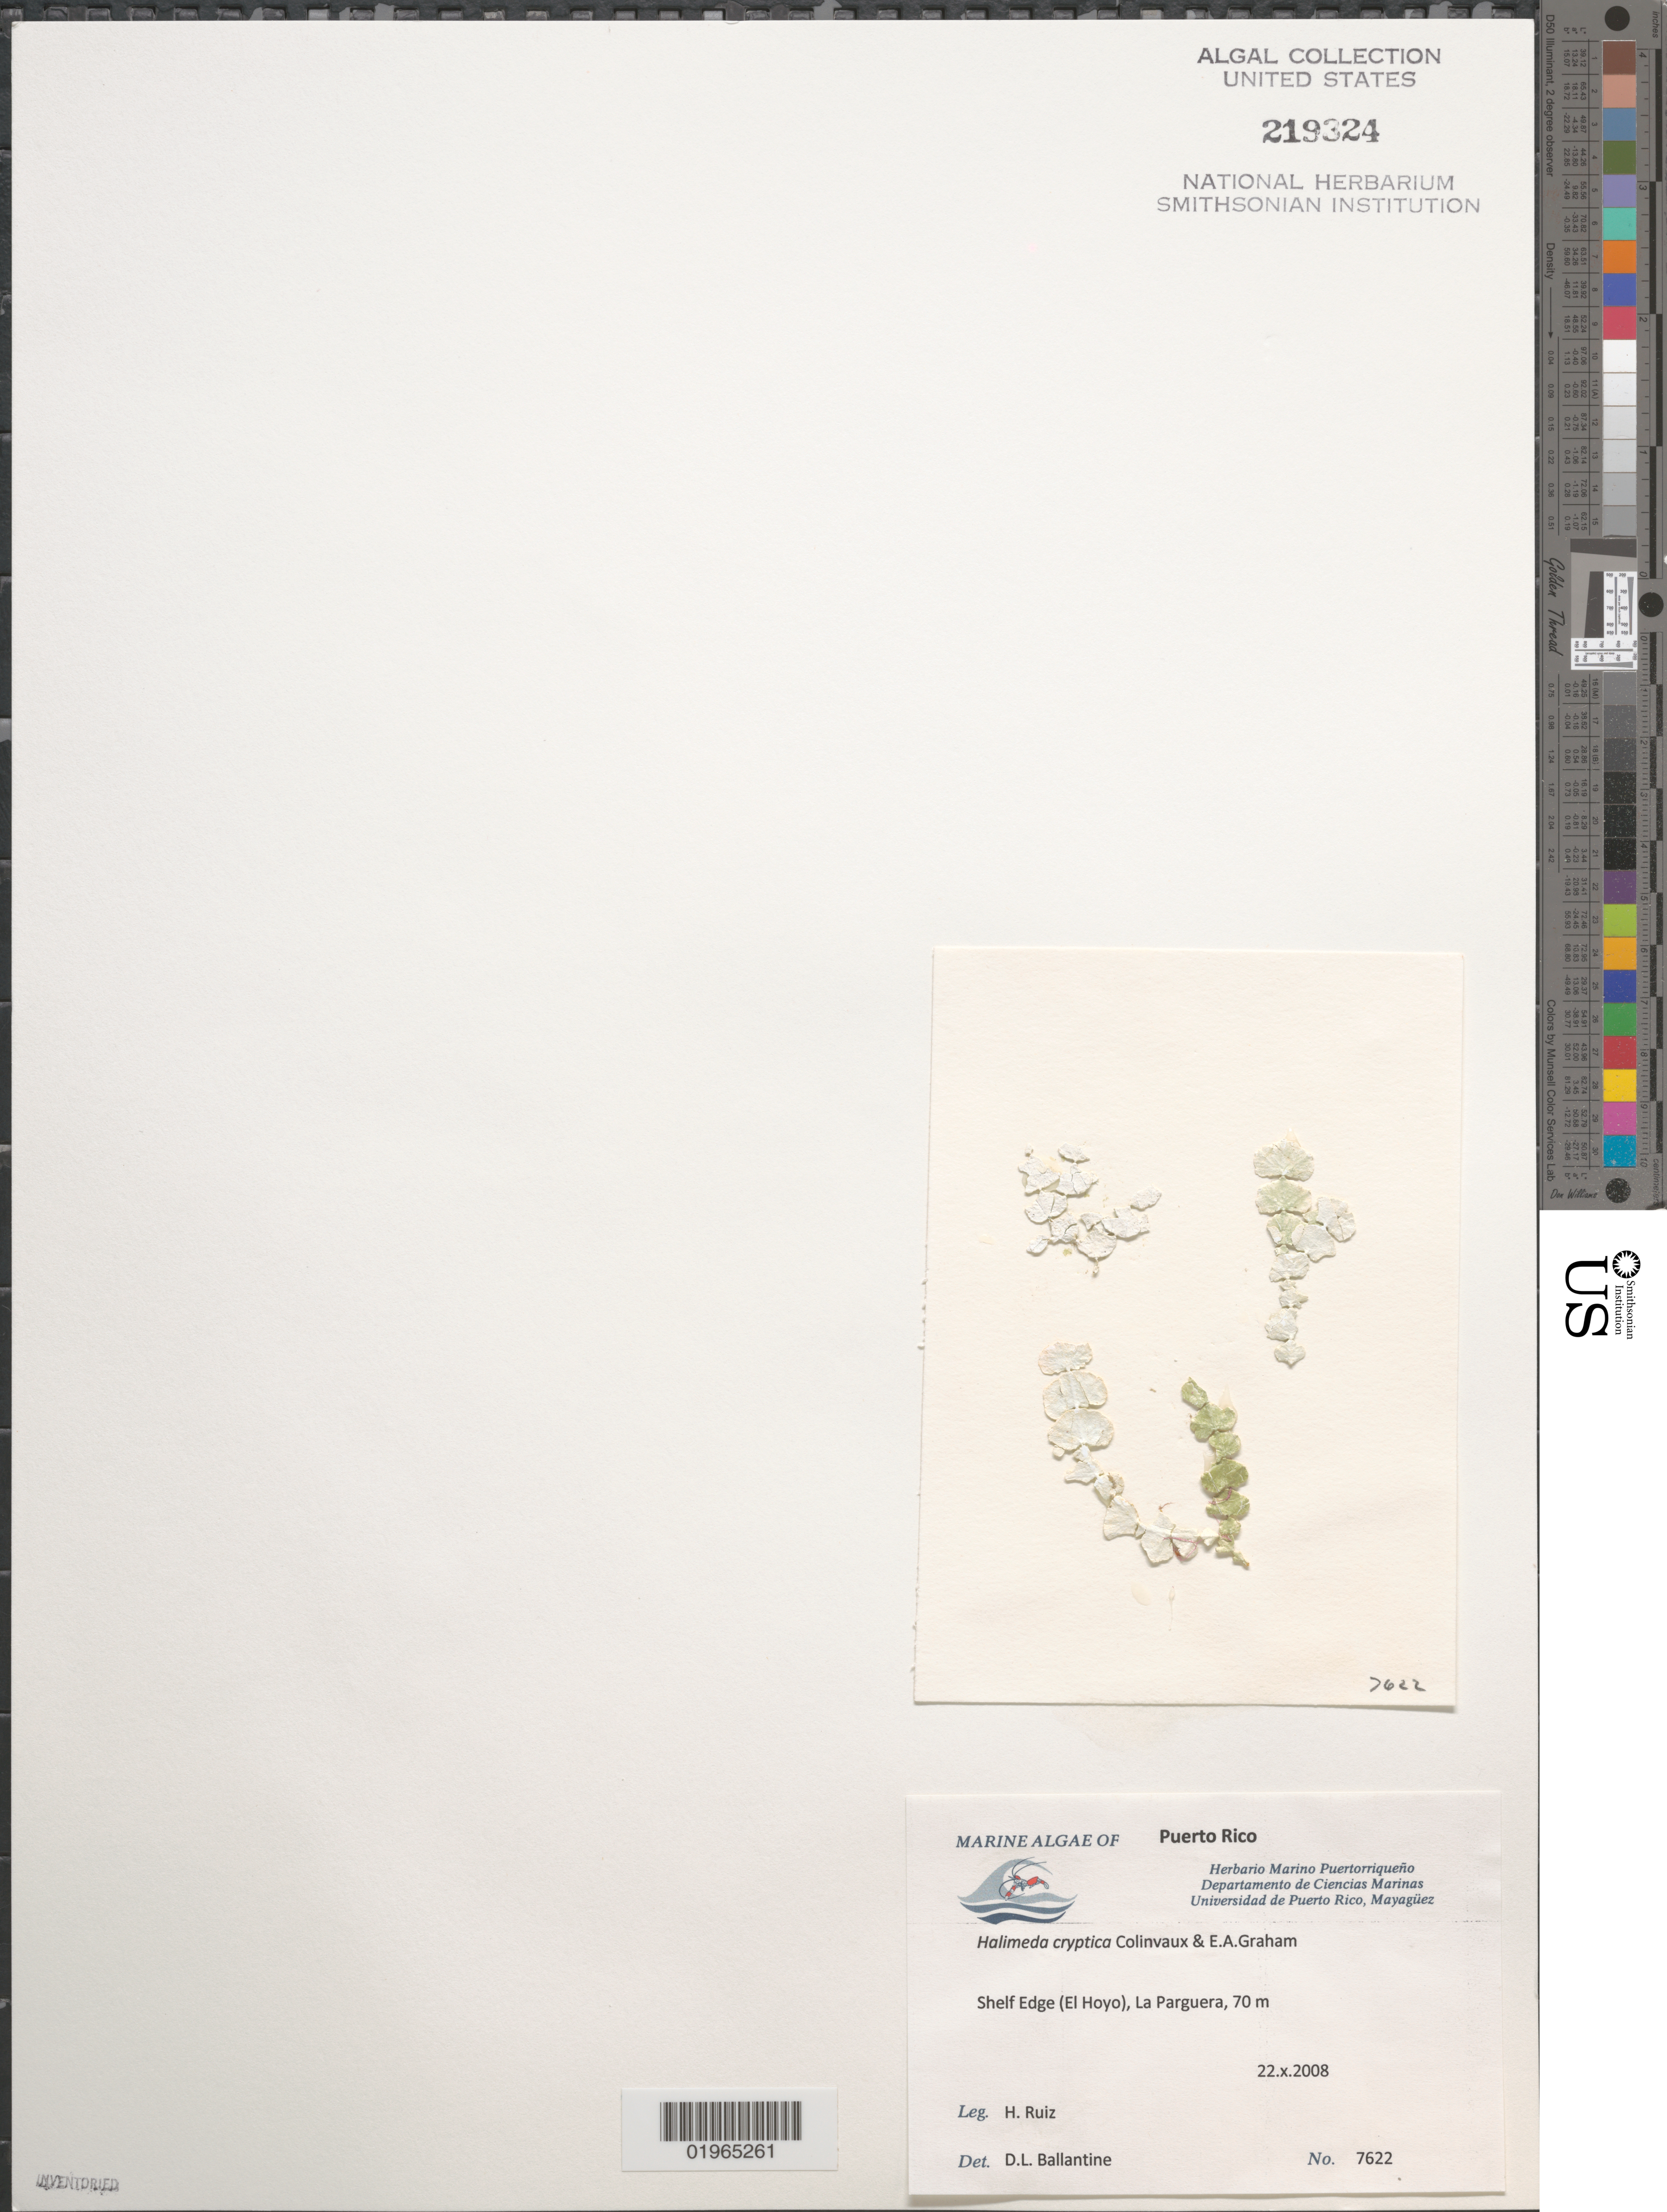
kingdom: Plantae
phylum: Chlorophyta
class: Ulvophyceae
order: Bryopsidales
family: Halimedaceae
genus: Halimeda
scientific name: Halimeda cryptica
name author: Hillis-Colinvaux & E.A. Graham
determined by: Ballantine, D. L.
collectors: H. Ruiz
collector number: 7622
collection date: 2008-10-22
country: Puerto Rico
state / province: Lajas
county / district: La Parguera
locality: Shelf Edge (El Hoyo)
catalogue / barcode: US 219324